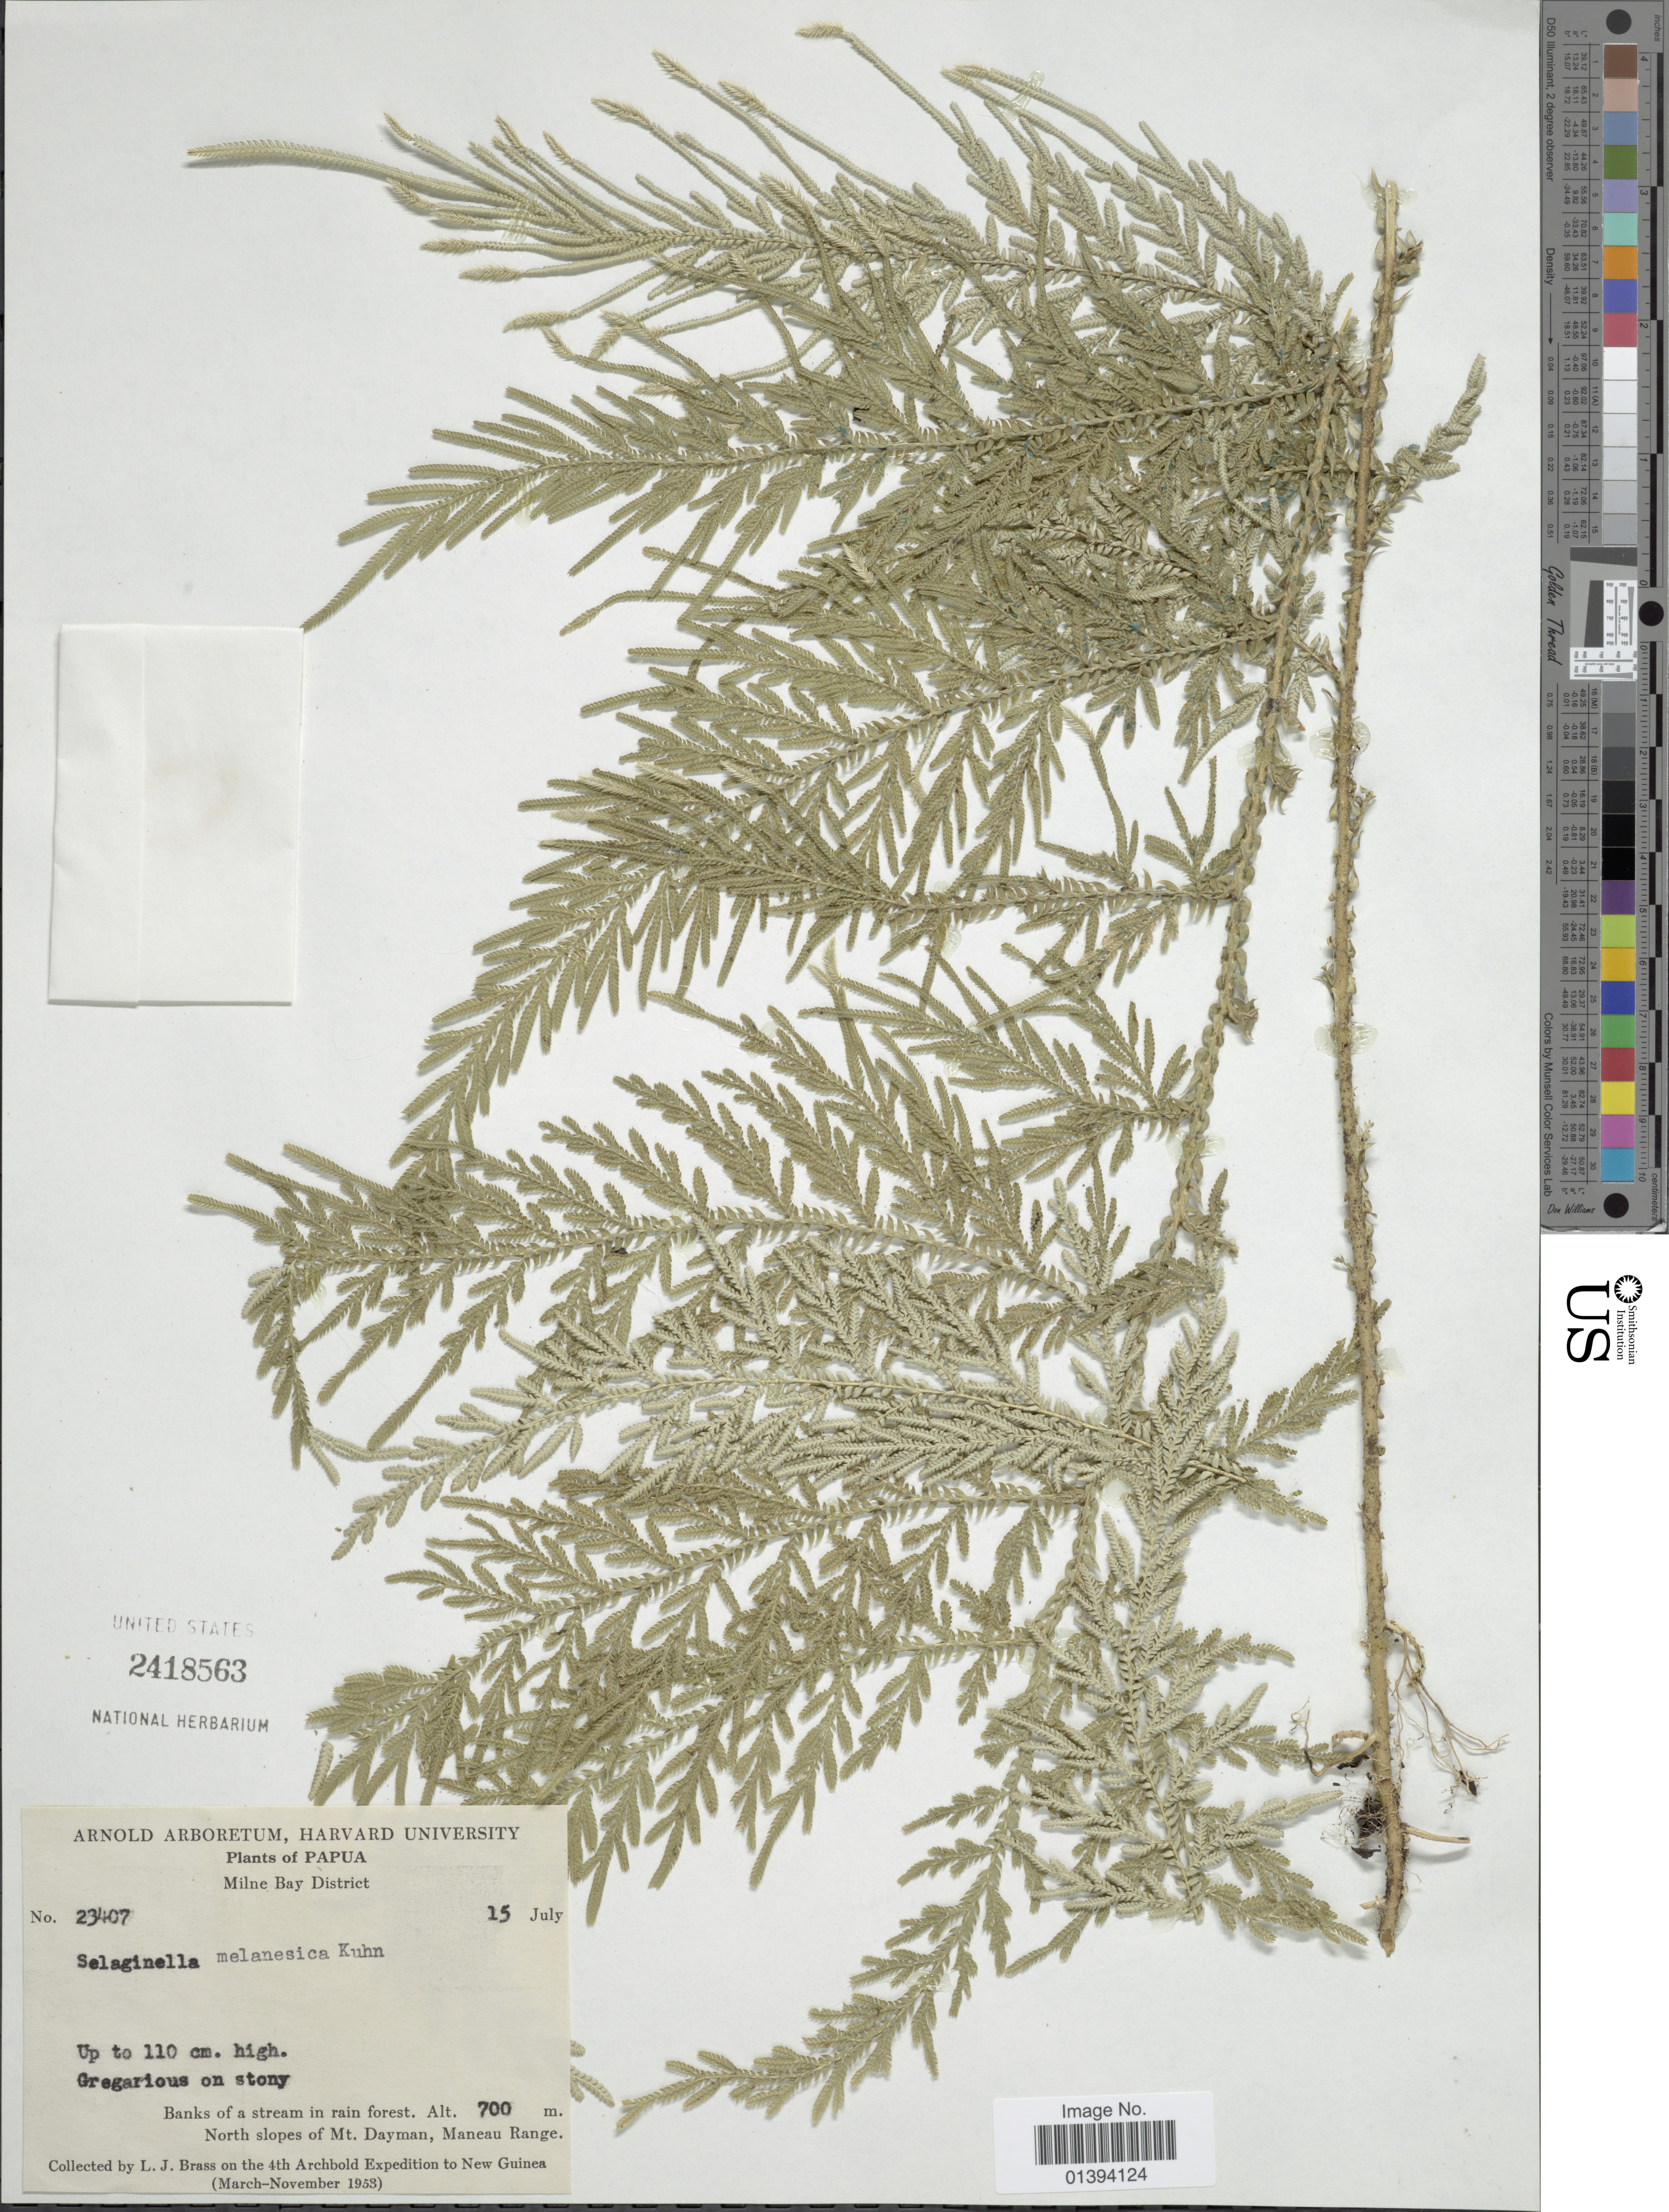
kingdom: Plantae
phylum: Tracheophyta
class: Lycopodiopsida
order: Selaginellales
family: Selaginellaceae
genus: Selaginella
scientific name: Selaginella melanesica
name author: Kuhn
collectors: L. J. Brass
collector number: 23407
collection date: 1953-07-15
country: Papua New Guinea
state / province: Milne Bay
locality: Banks of a stream in rain forest, North slopes of Mt. Dayman, Maneau Range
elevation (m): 700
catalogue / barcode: US 2418563